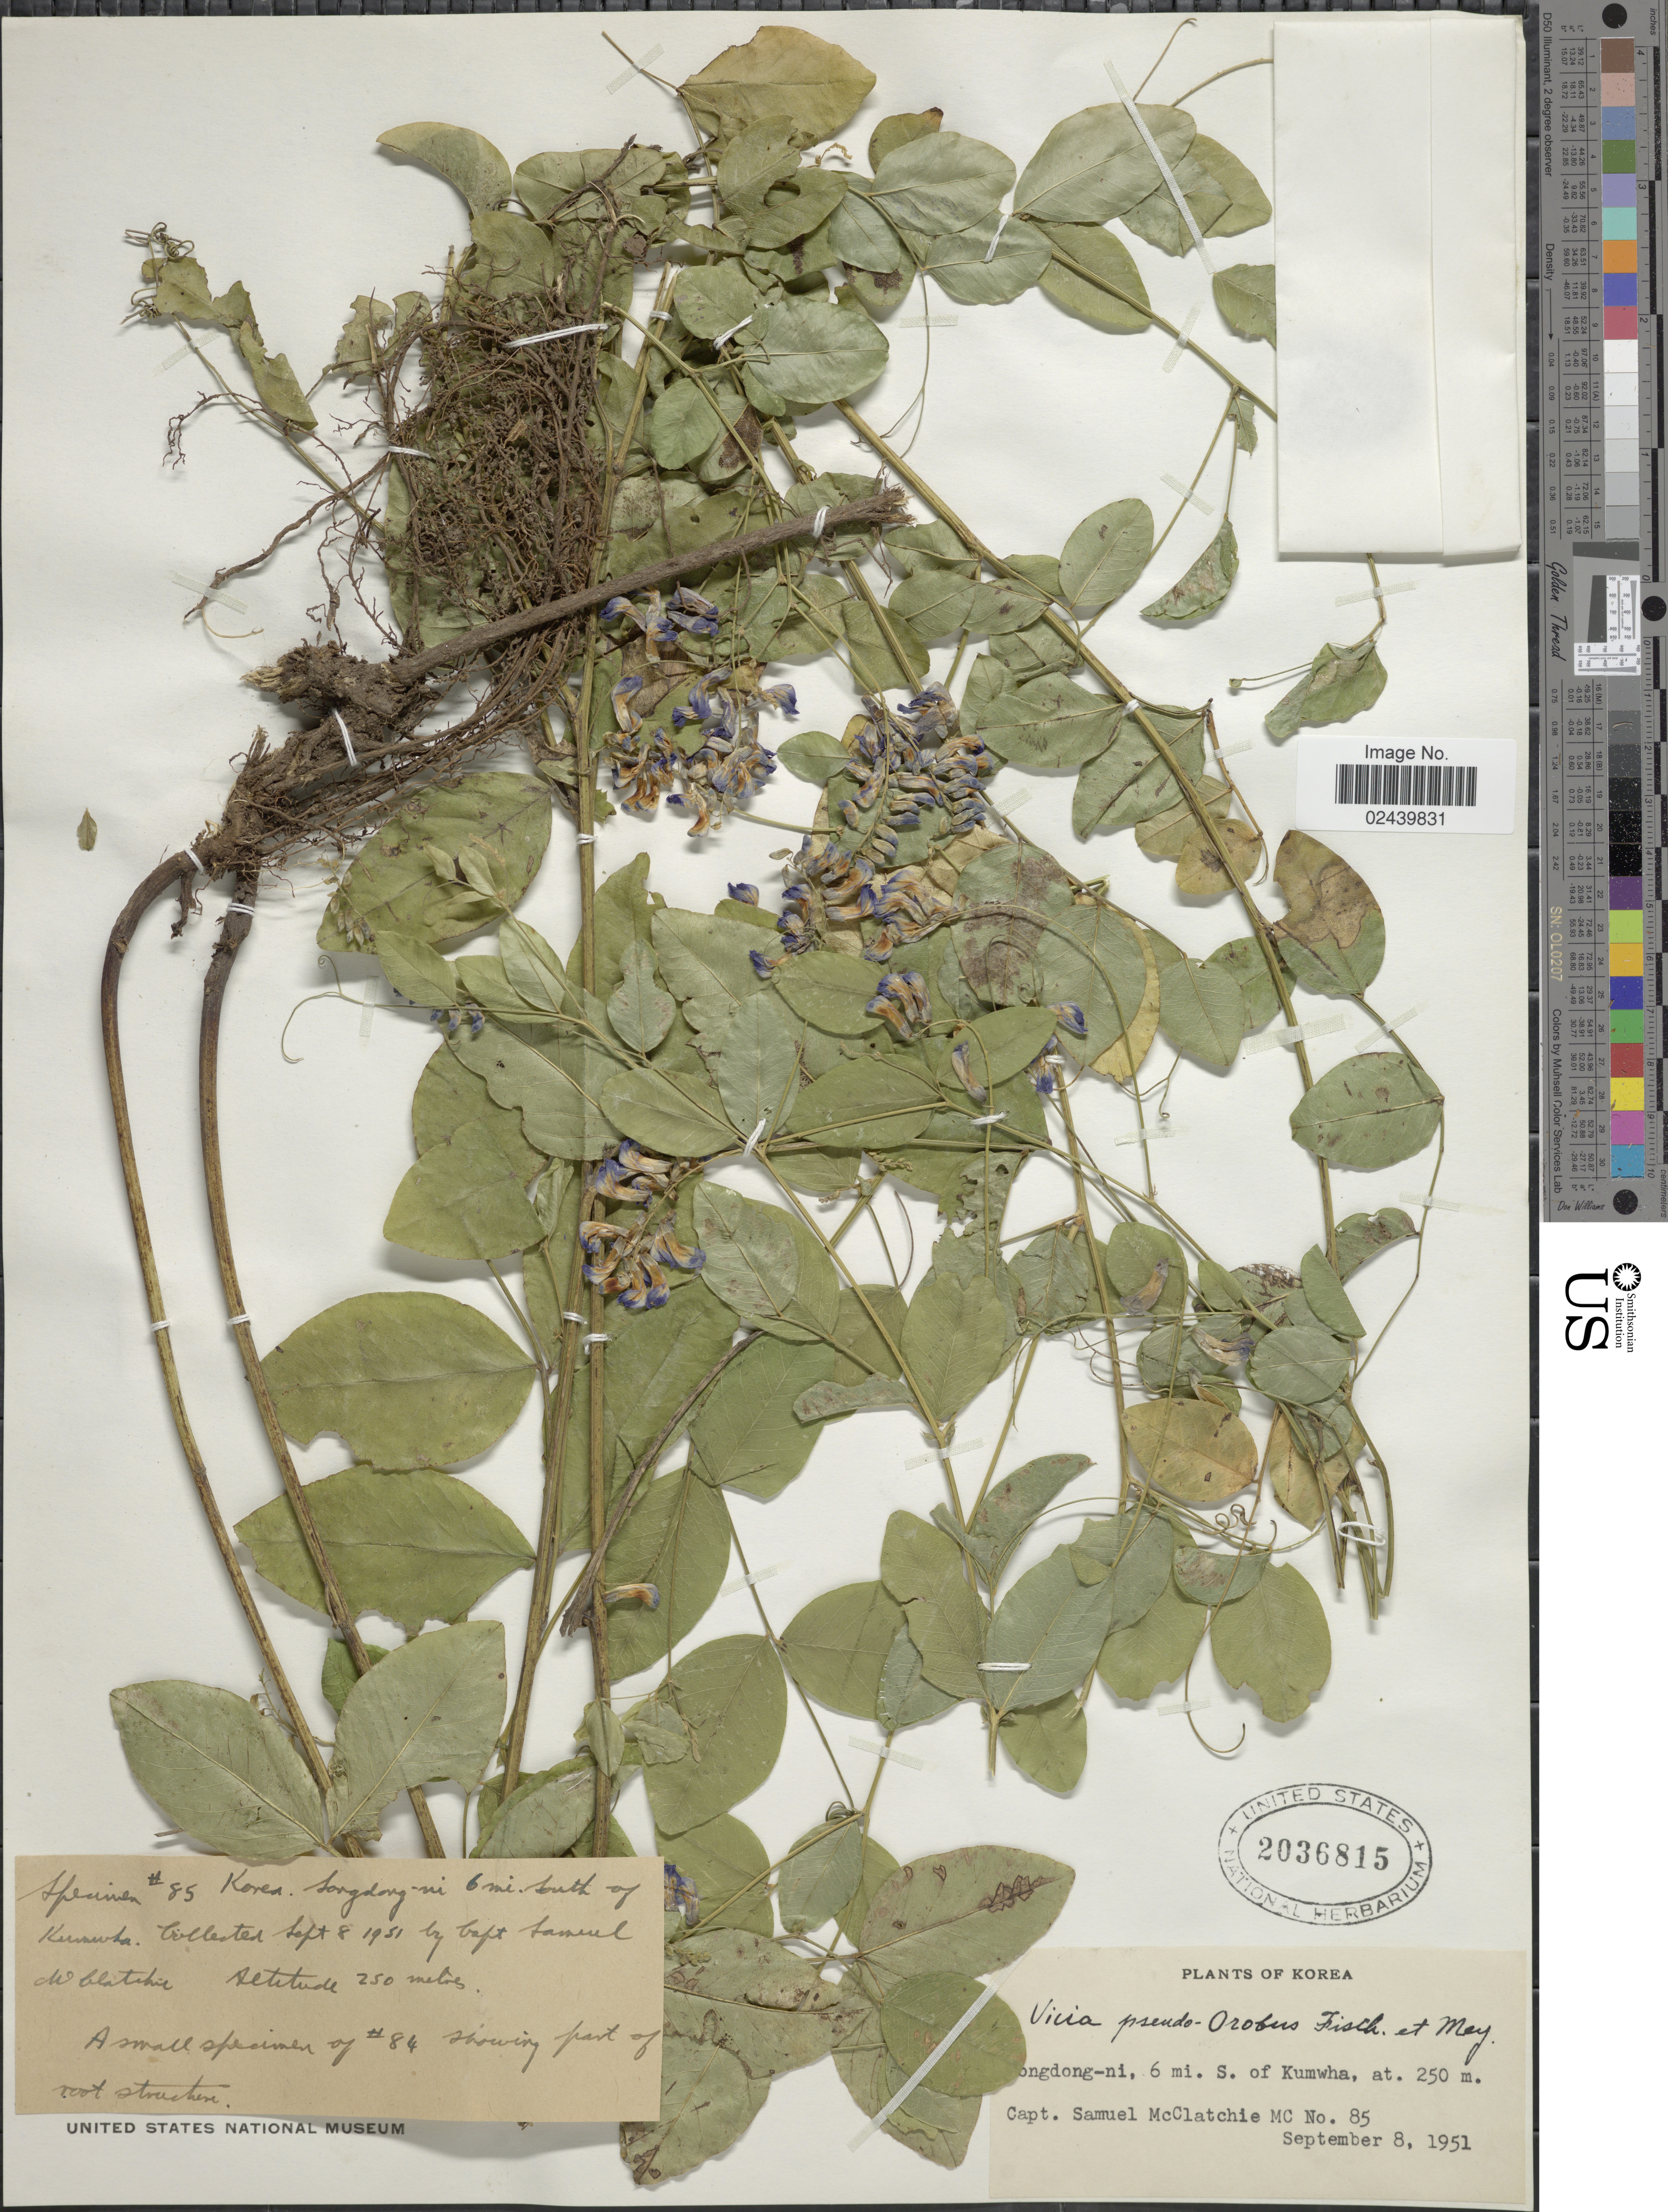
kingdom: Plantae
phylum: Tracheophyta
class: Magnoliopsida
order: Fabales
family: Fabaceae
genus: Vicia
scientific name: Vicia pseudo-orobus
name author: Fisch. & C.A. Mey.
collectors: S. McClatchie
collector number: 85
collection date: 1951-09-08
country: South Korea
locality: Songdong-ni 6 mi. south of Kumwha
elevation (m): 250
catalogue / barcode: US 2036815